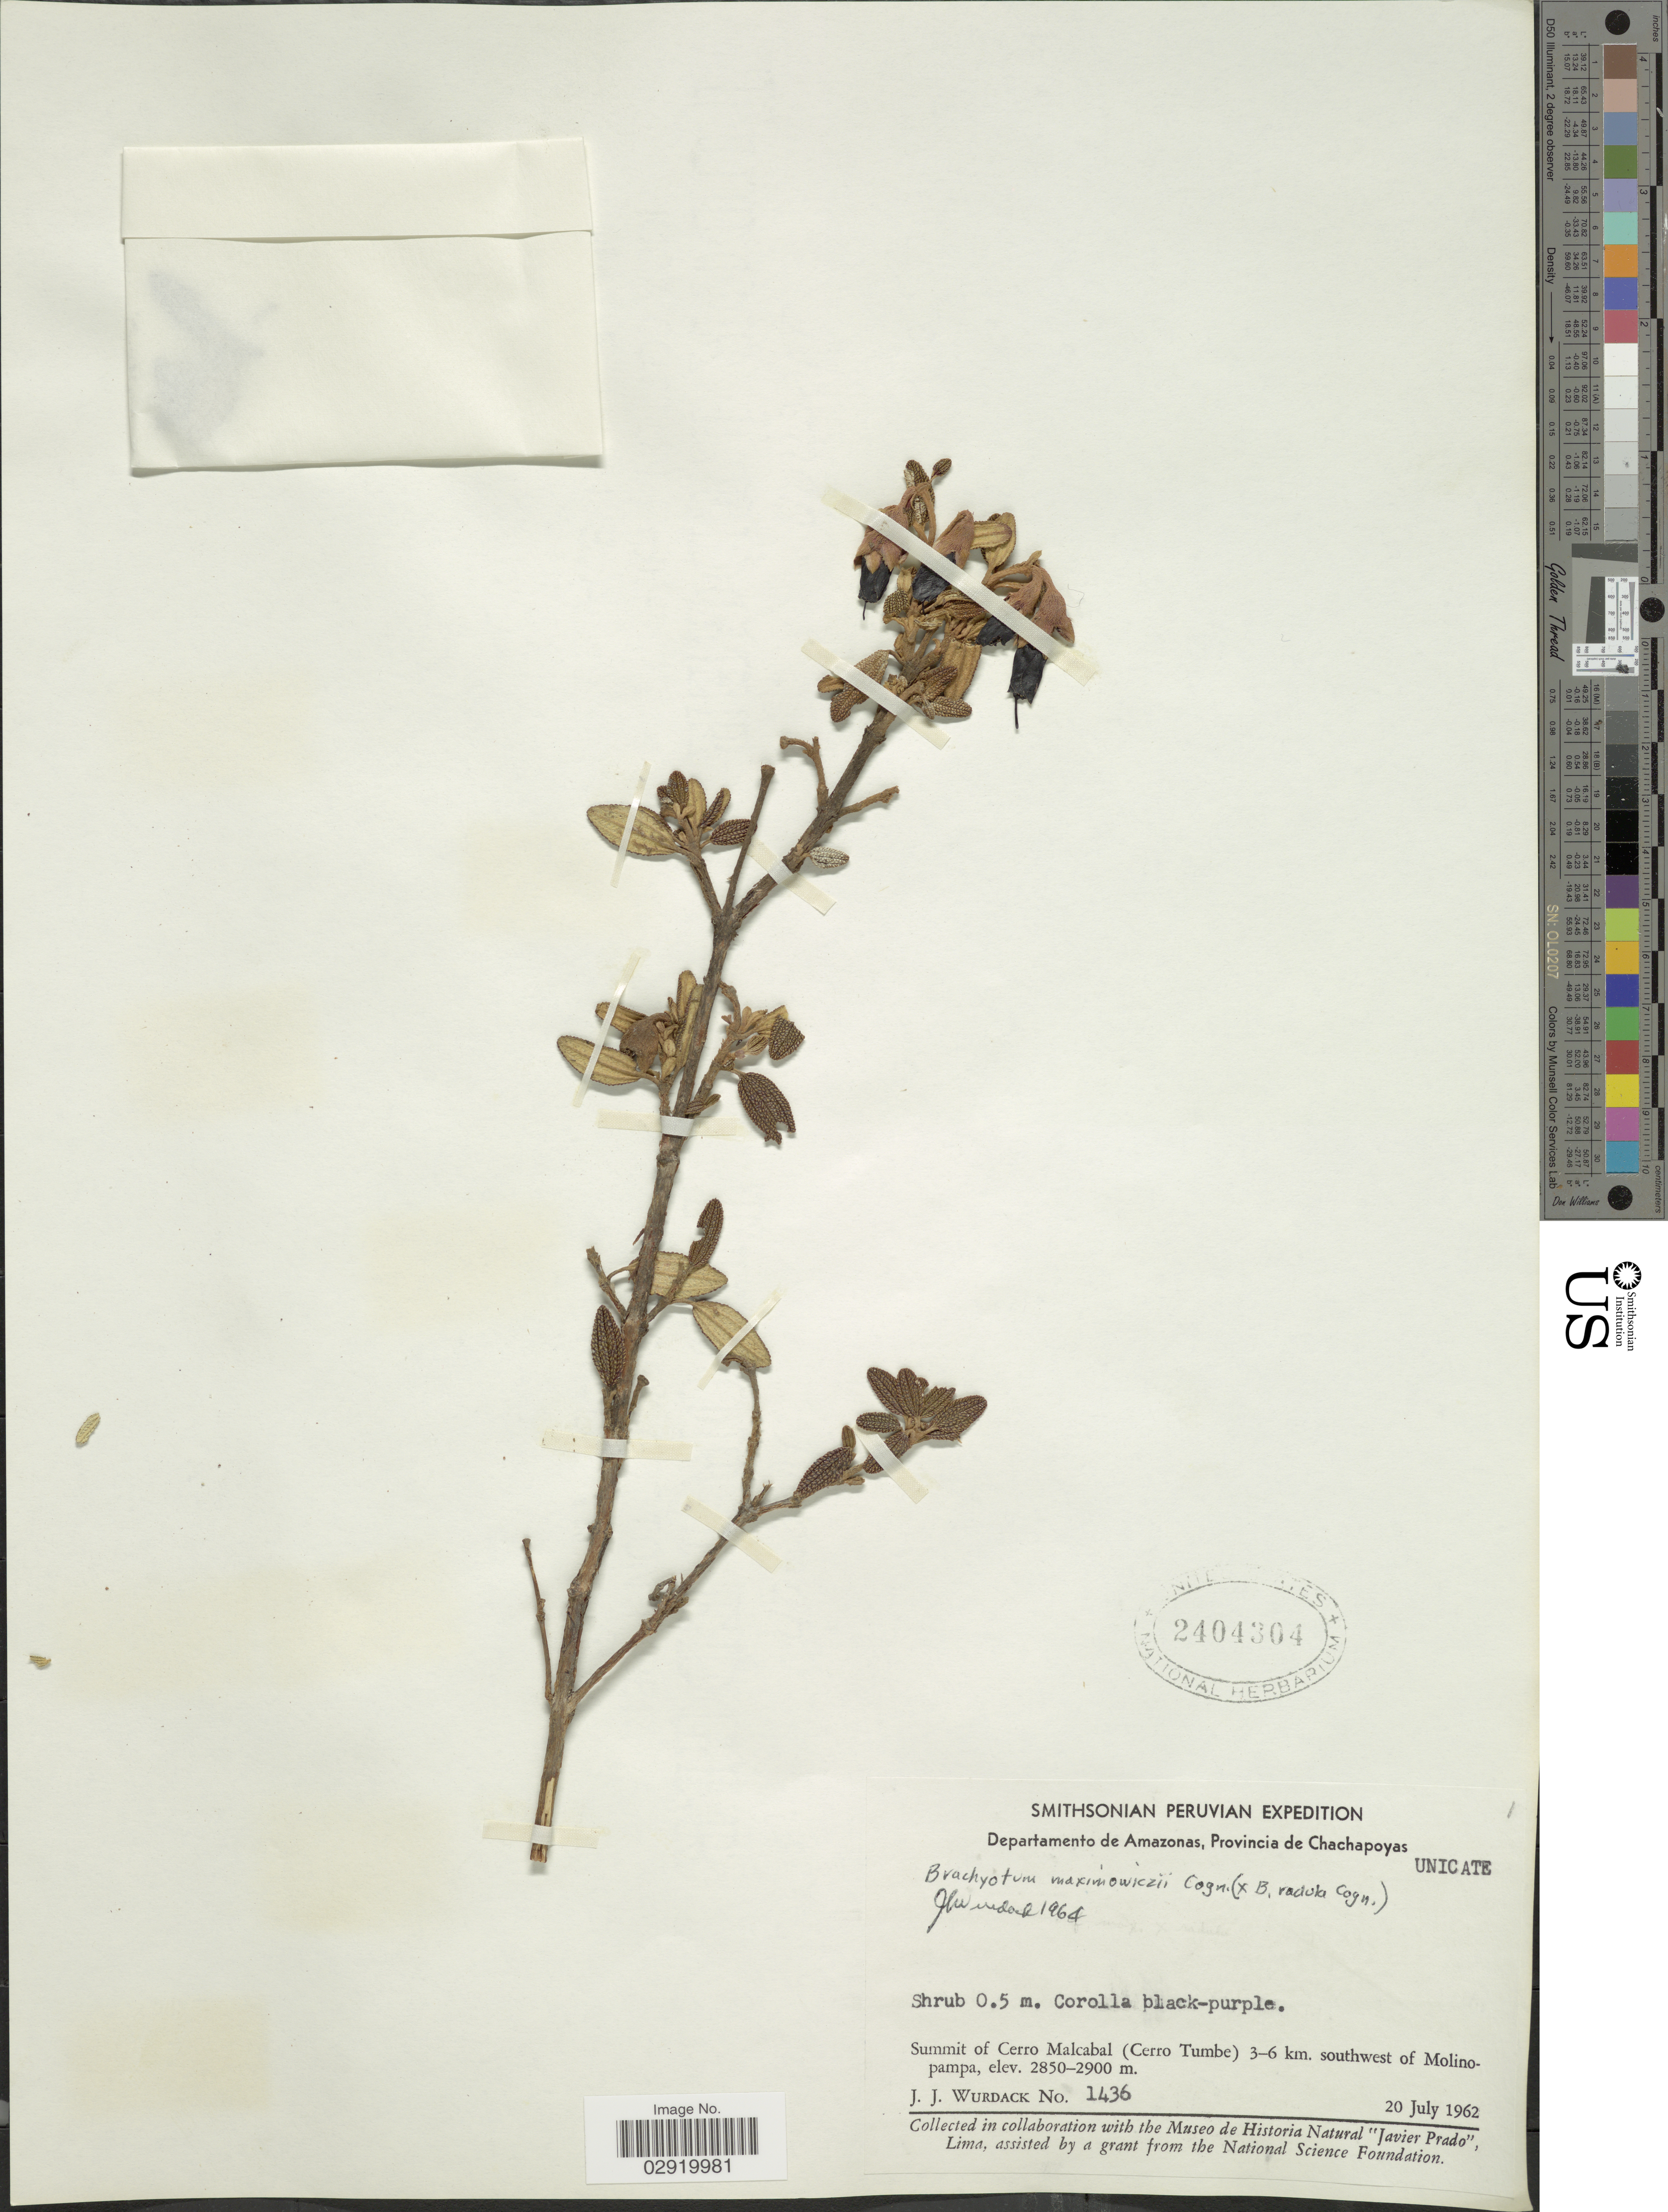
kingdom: Plantae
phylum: Tracheophyta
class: Magnoliopsida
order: Myrtales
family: Melastomataceae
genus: Brachyotum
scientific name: Brachyotum maximowiczii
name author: Cogn.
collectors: J. J. Wurdack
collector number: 1436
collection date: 1962-07-20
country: Peru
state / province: Amazonas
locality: Departamento de Amazonas, Provincia de Chachapoyas. Summit of Cerro Malcabal (Cerro Tumbé) 3-6 km. southwest of Molinopampa.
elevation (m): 2850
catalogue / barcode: US 2404304